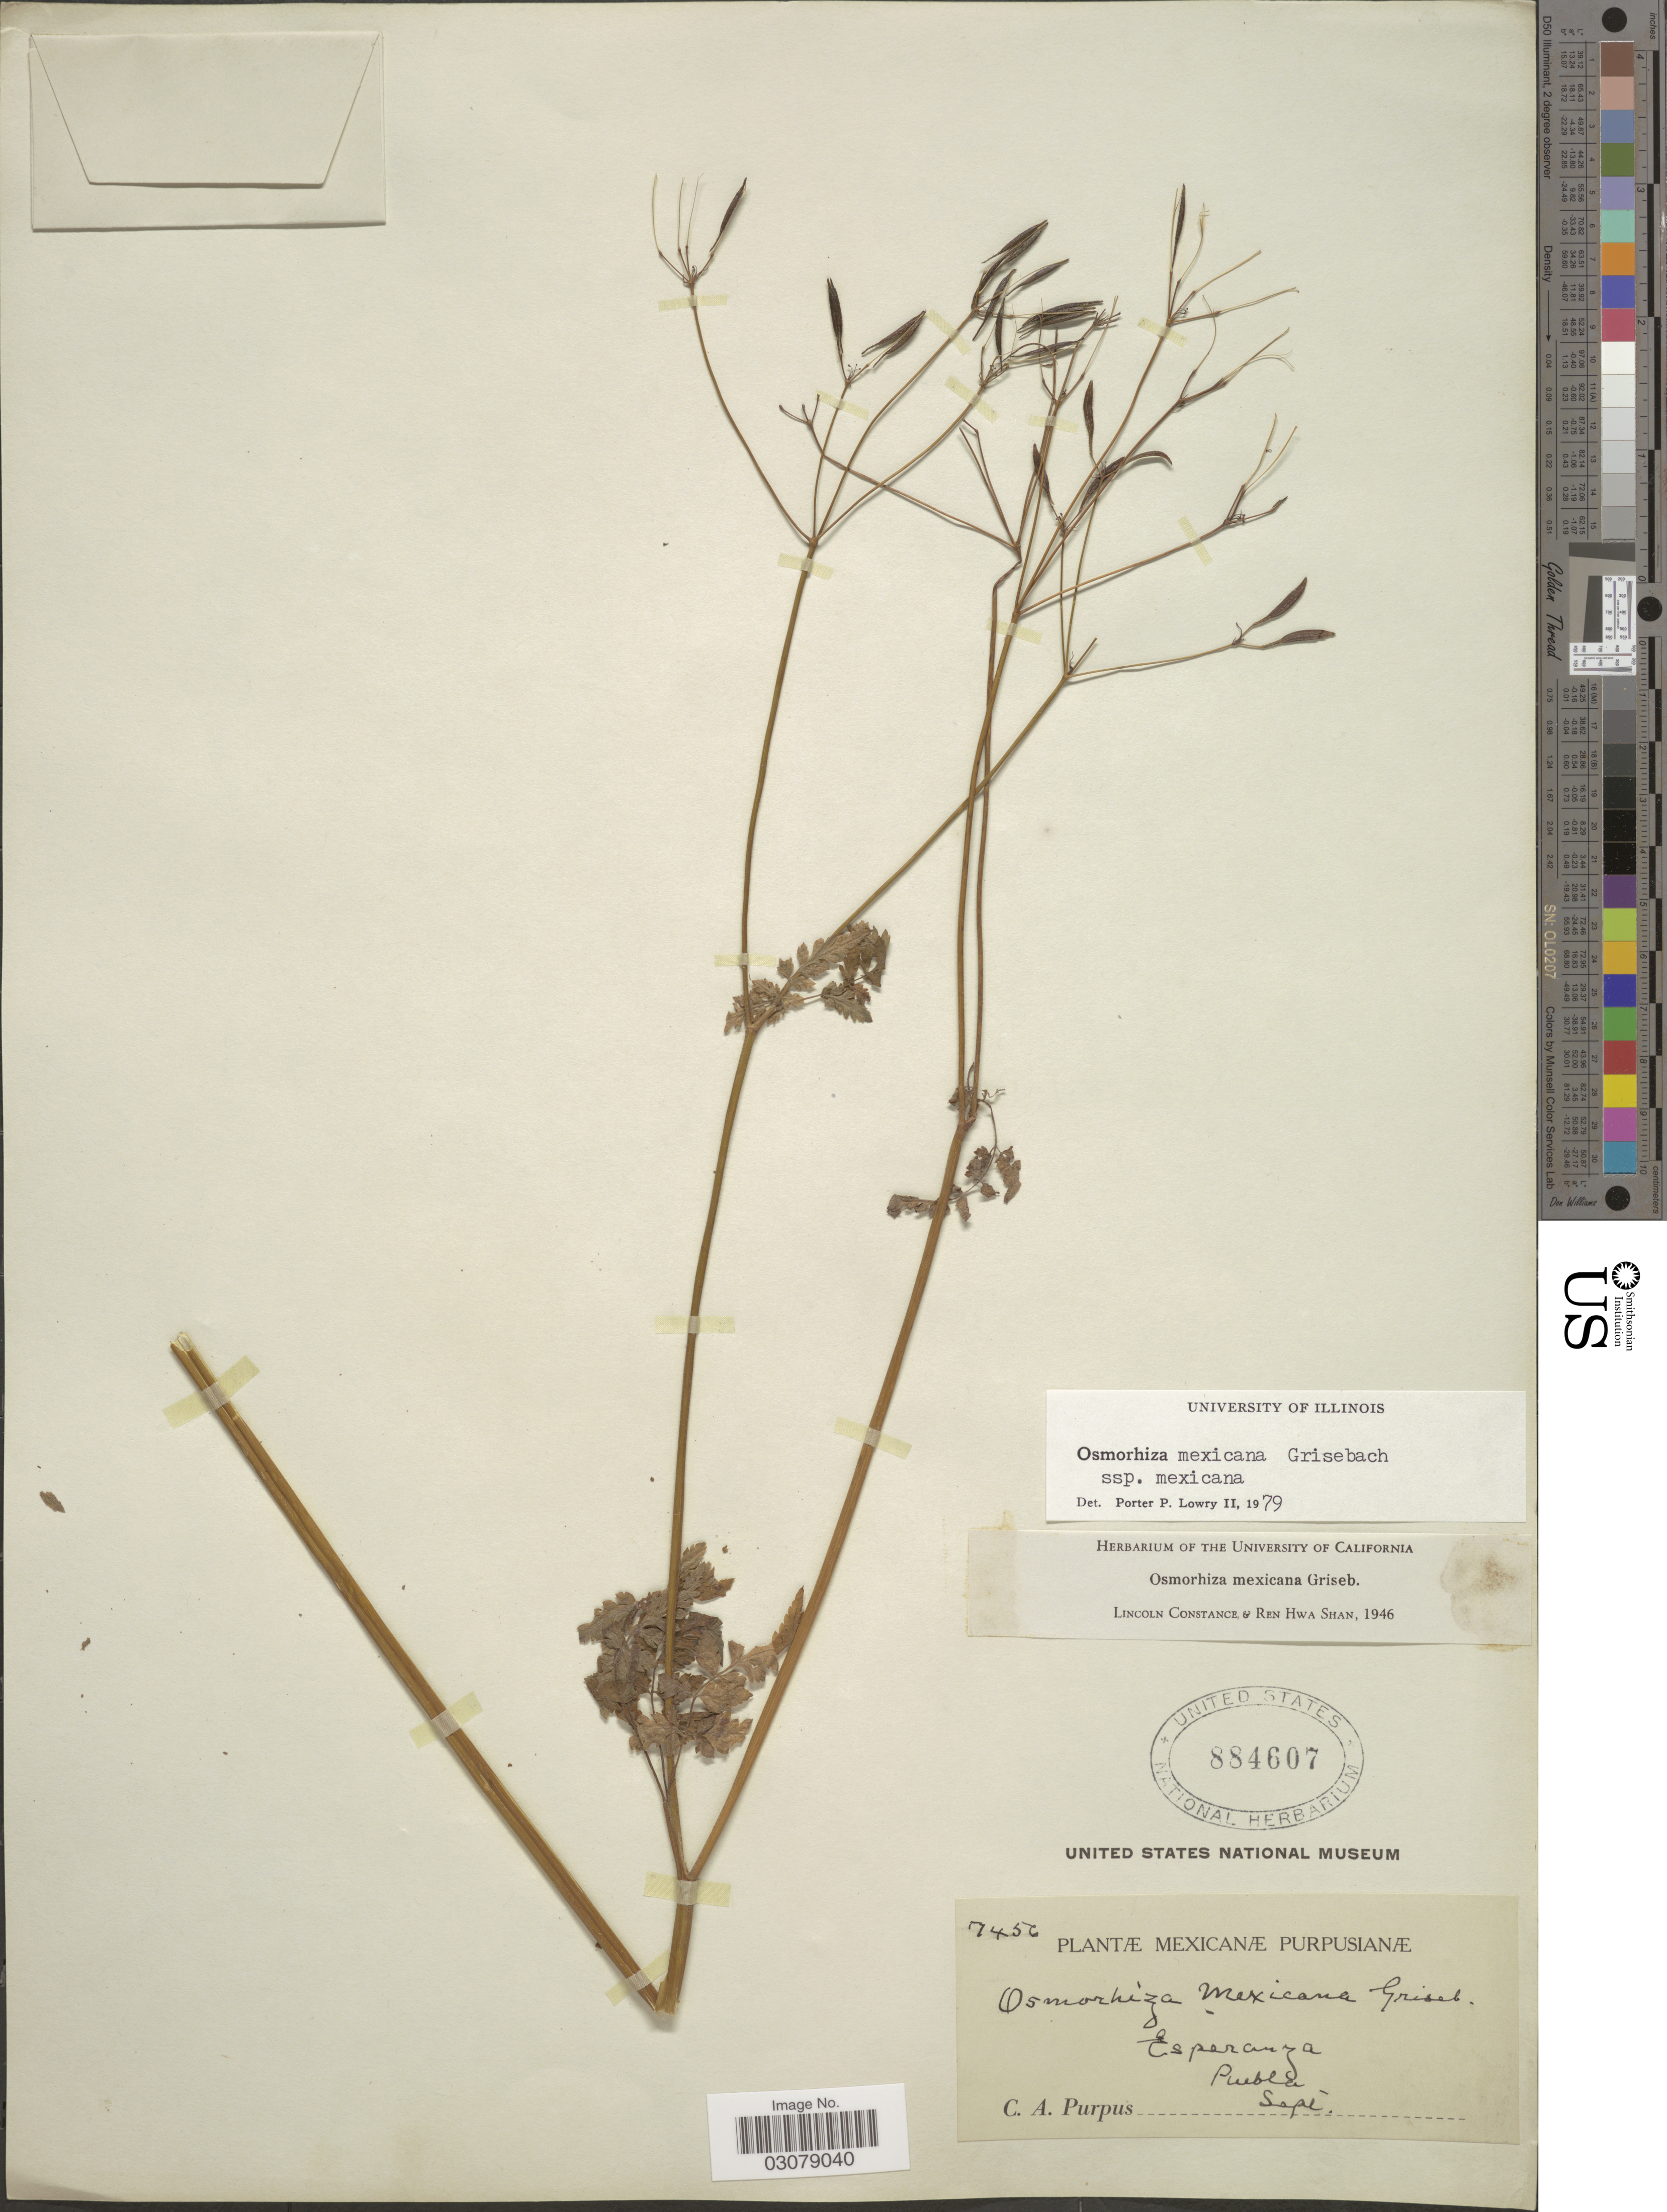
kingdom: Plantae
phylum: Tracheophyta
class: Magnoliopsida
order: Apiales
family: Apiaceae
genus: Osmorhiza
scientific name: Osmorhiza mexicana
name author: Griseb.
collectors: C. A. Purpus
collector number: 7456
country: Mexico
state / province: Puebla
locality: Esperanza, Puebla.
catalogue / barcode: US 884607